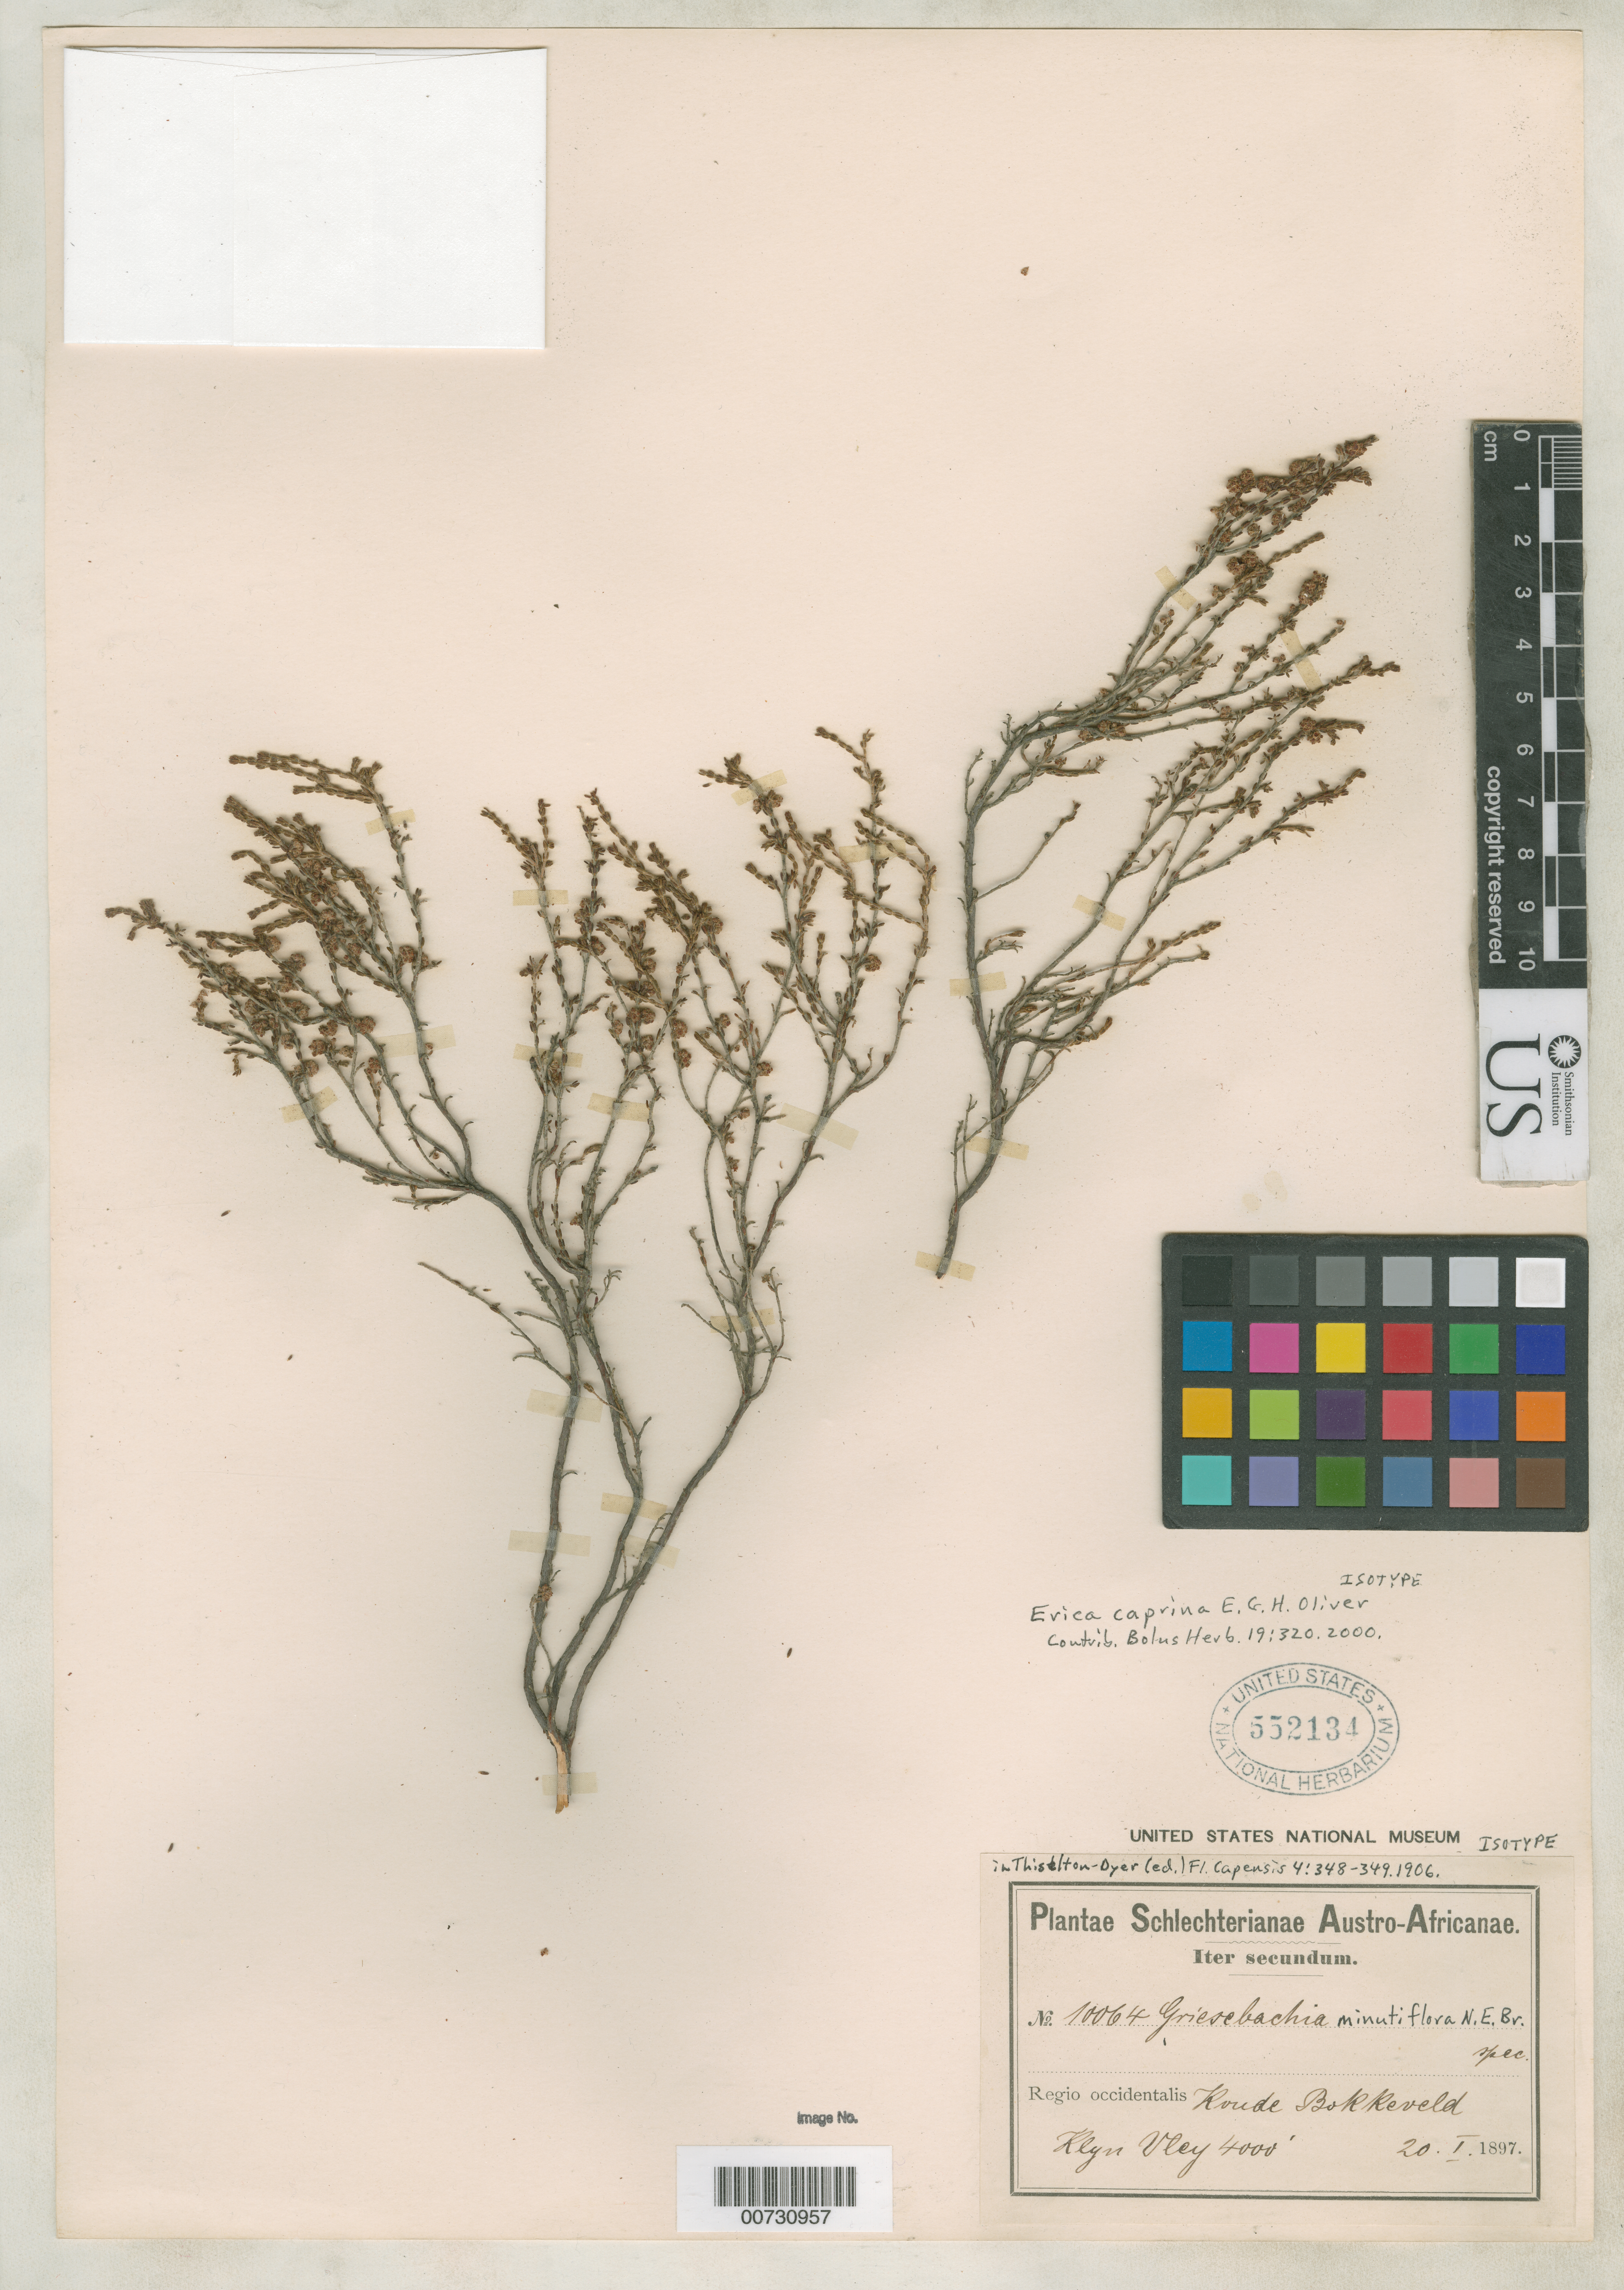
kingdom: Plantae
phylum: Tracheophyta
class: Magnoliopsida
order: Ericales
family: Ericaceae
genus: Grisebachia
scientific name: Grisebachia minutiflora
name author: N.E. Br. in Dyer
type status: Isotype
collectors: F. R. R. Schlechter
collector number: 10064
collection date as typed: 20 Jan 1897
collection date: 1897-01-20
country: South Africa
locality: Regio occidentalis, Koude Bokkeveld, Klyn Vley.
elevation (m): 1219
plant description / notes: Collection (but not US sheet) cited 2000 by E.G.H. Oliver, Contr. Bolus Herb. 19.; Also an isotype of Erica caprina E.G.H. Oliver.; Based on Grisebachia minutiflora N.E. Brown (non Erica minutiflora Andr. 1812).; Also an isotype of Grisebachia minutiflora N.E. Brown.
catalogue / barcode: US 552134